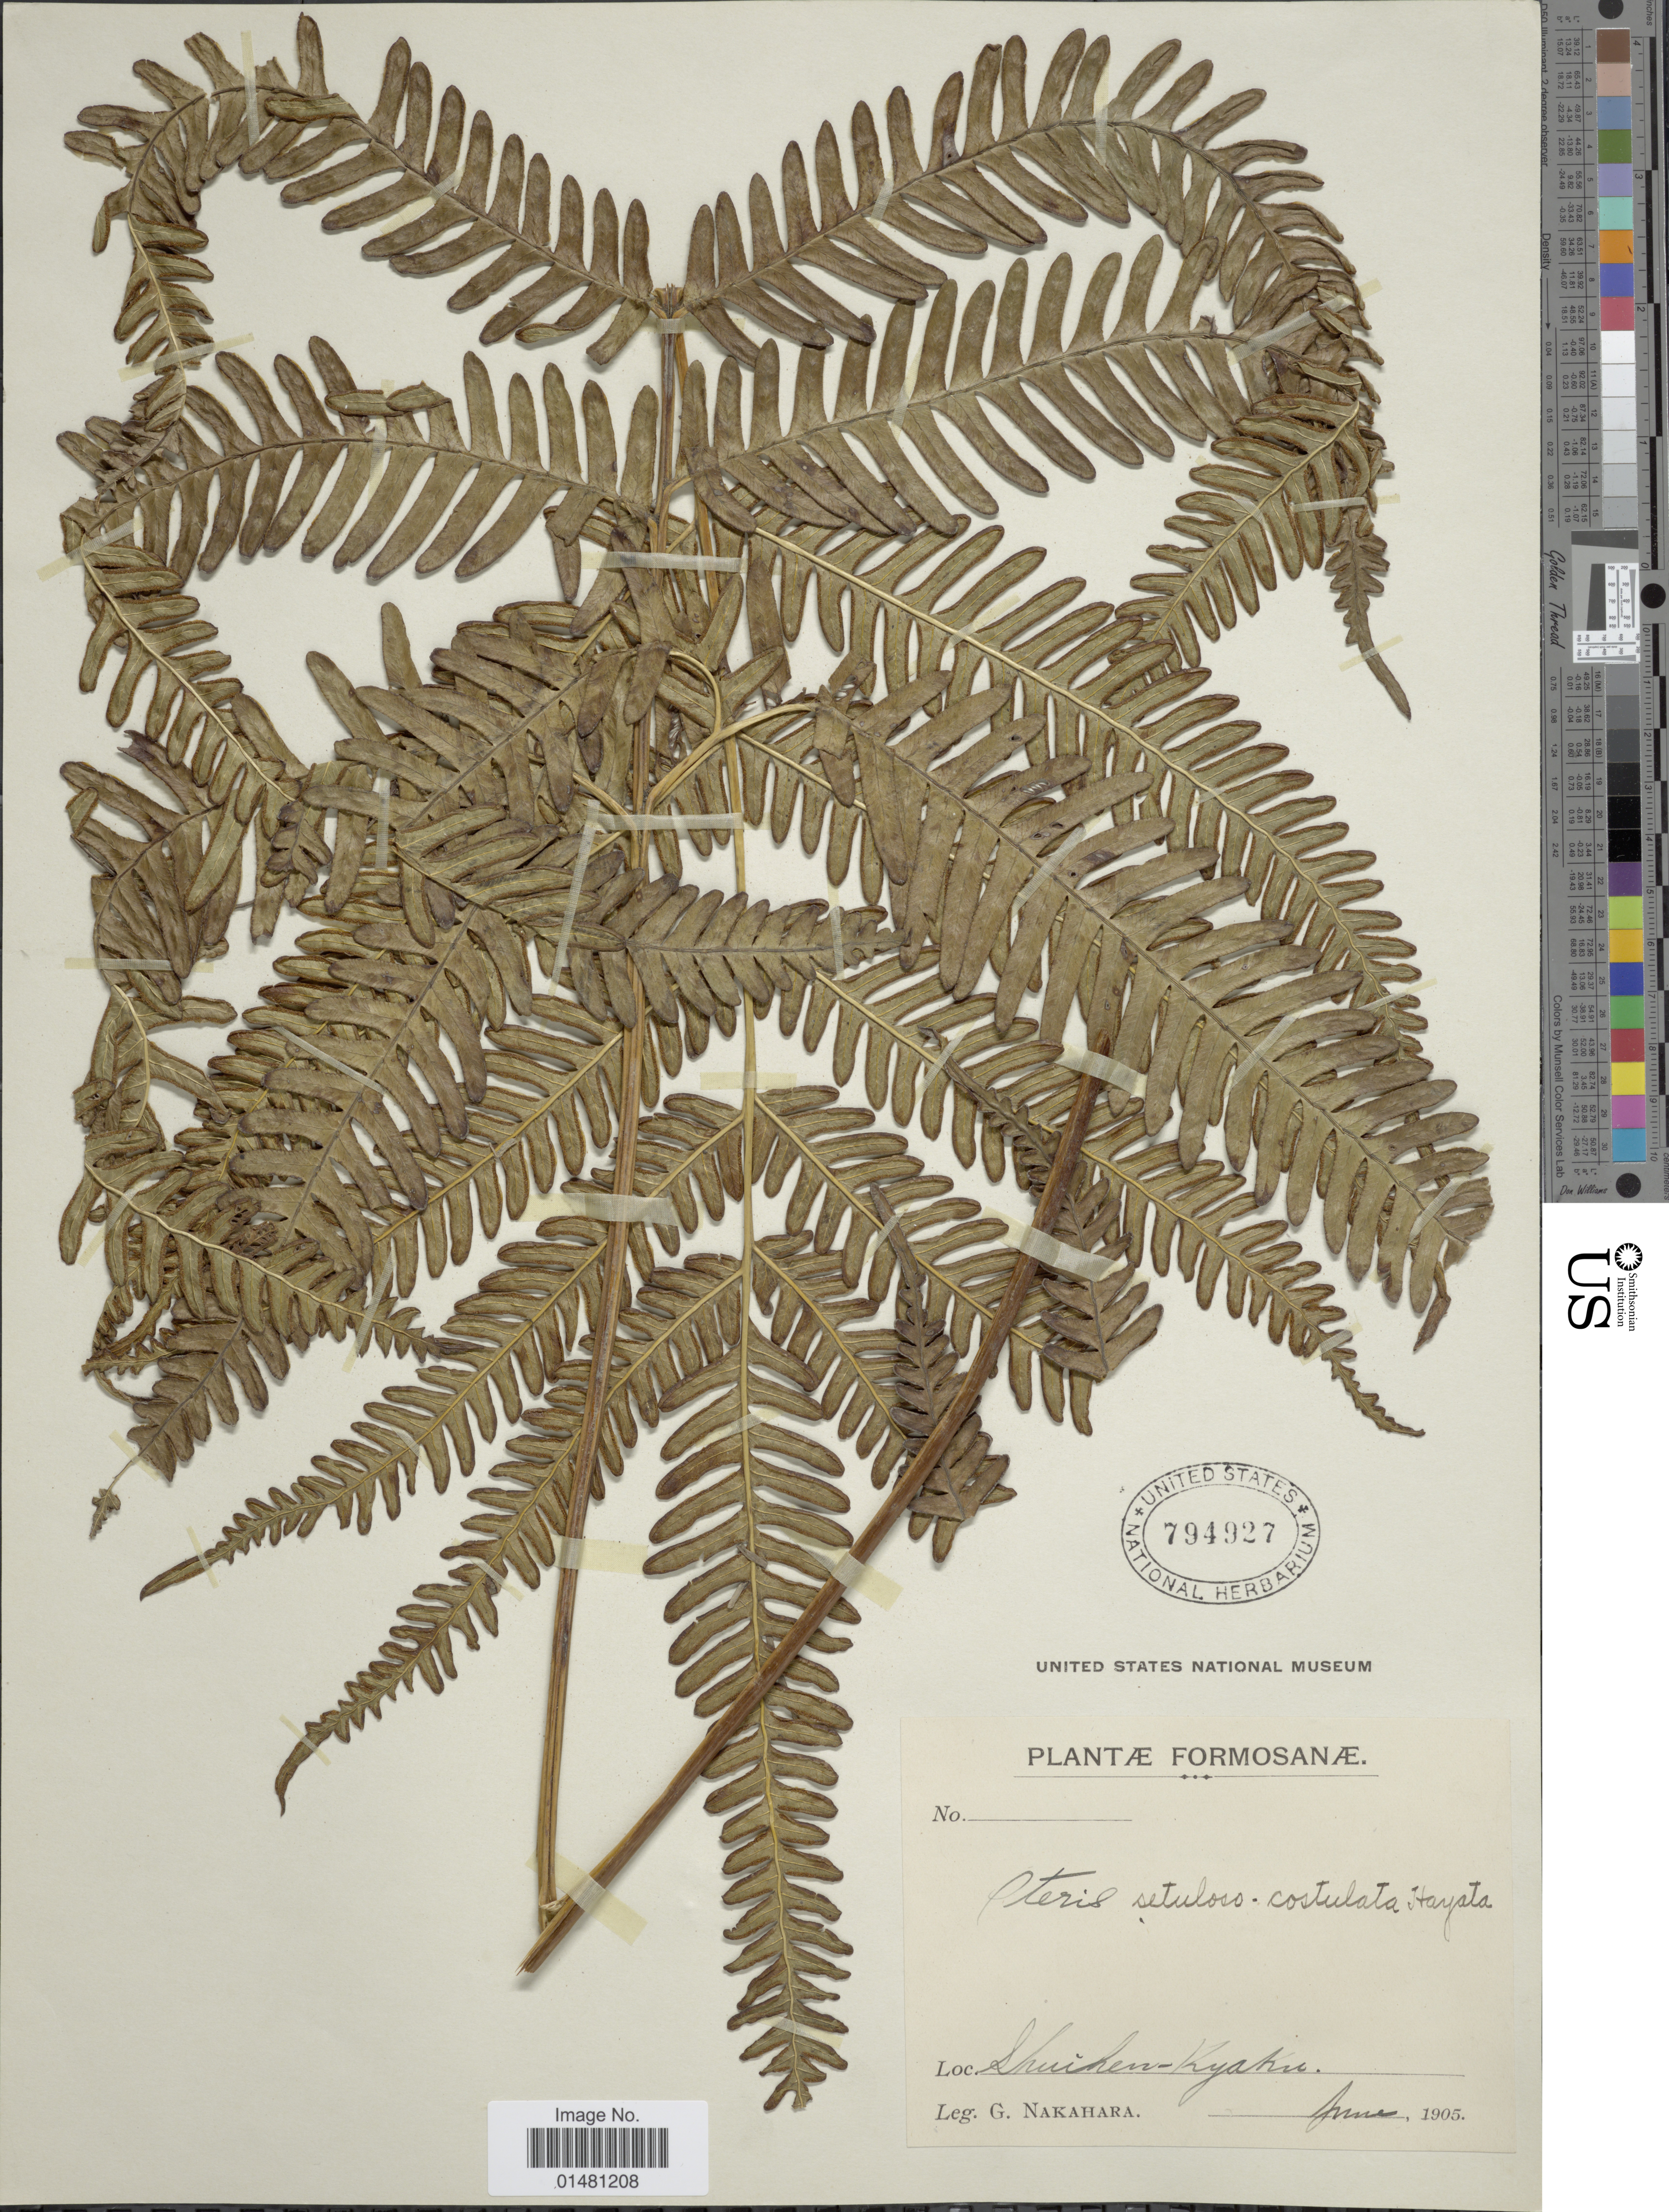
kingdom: Plantae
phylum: Tracheophyta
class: Polypodiopsida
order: Polypodiales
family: Pteridaceae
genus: Pteris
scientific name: Pteris setulosocostulata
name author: Hayata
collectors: G. Nakahara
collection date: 1905-06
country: Taiwan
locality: Formosanæ, Shuiken-Kyaku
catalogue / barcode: US 794927